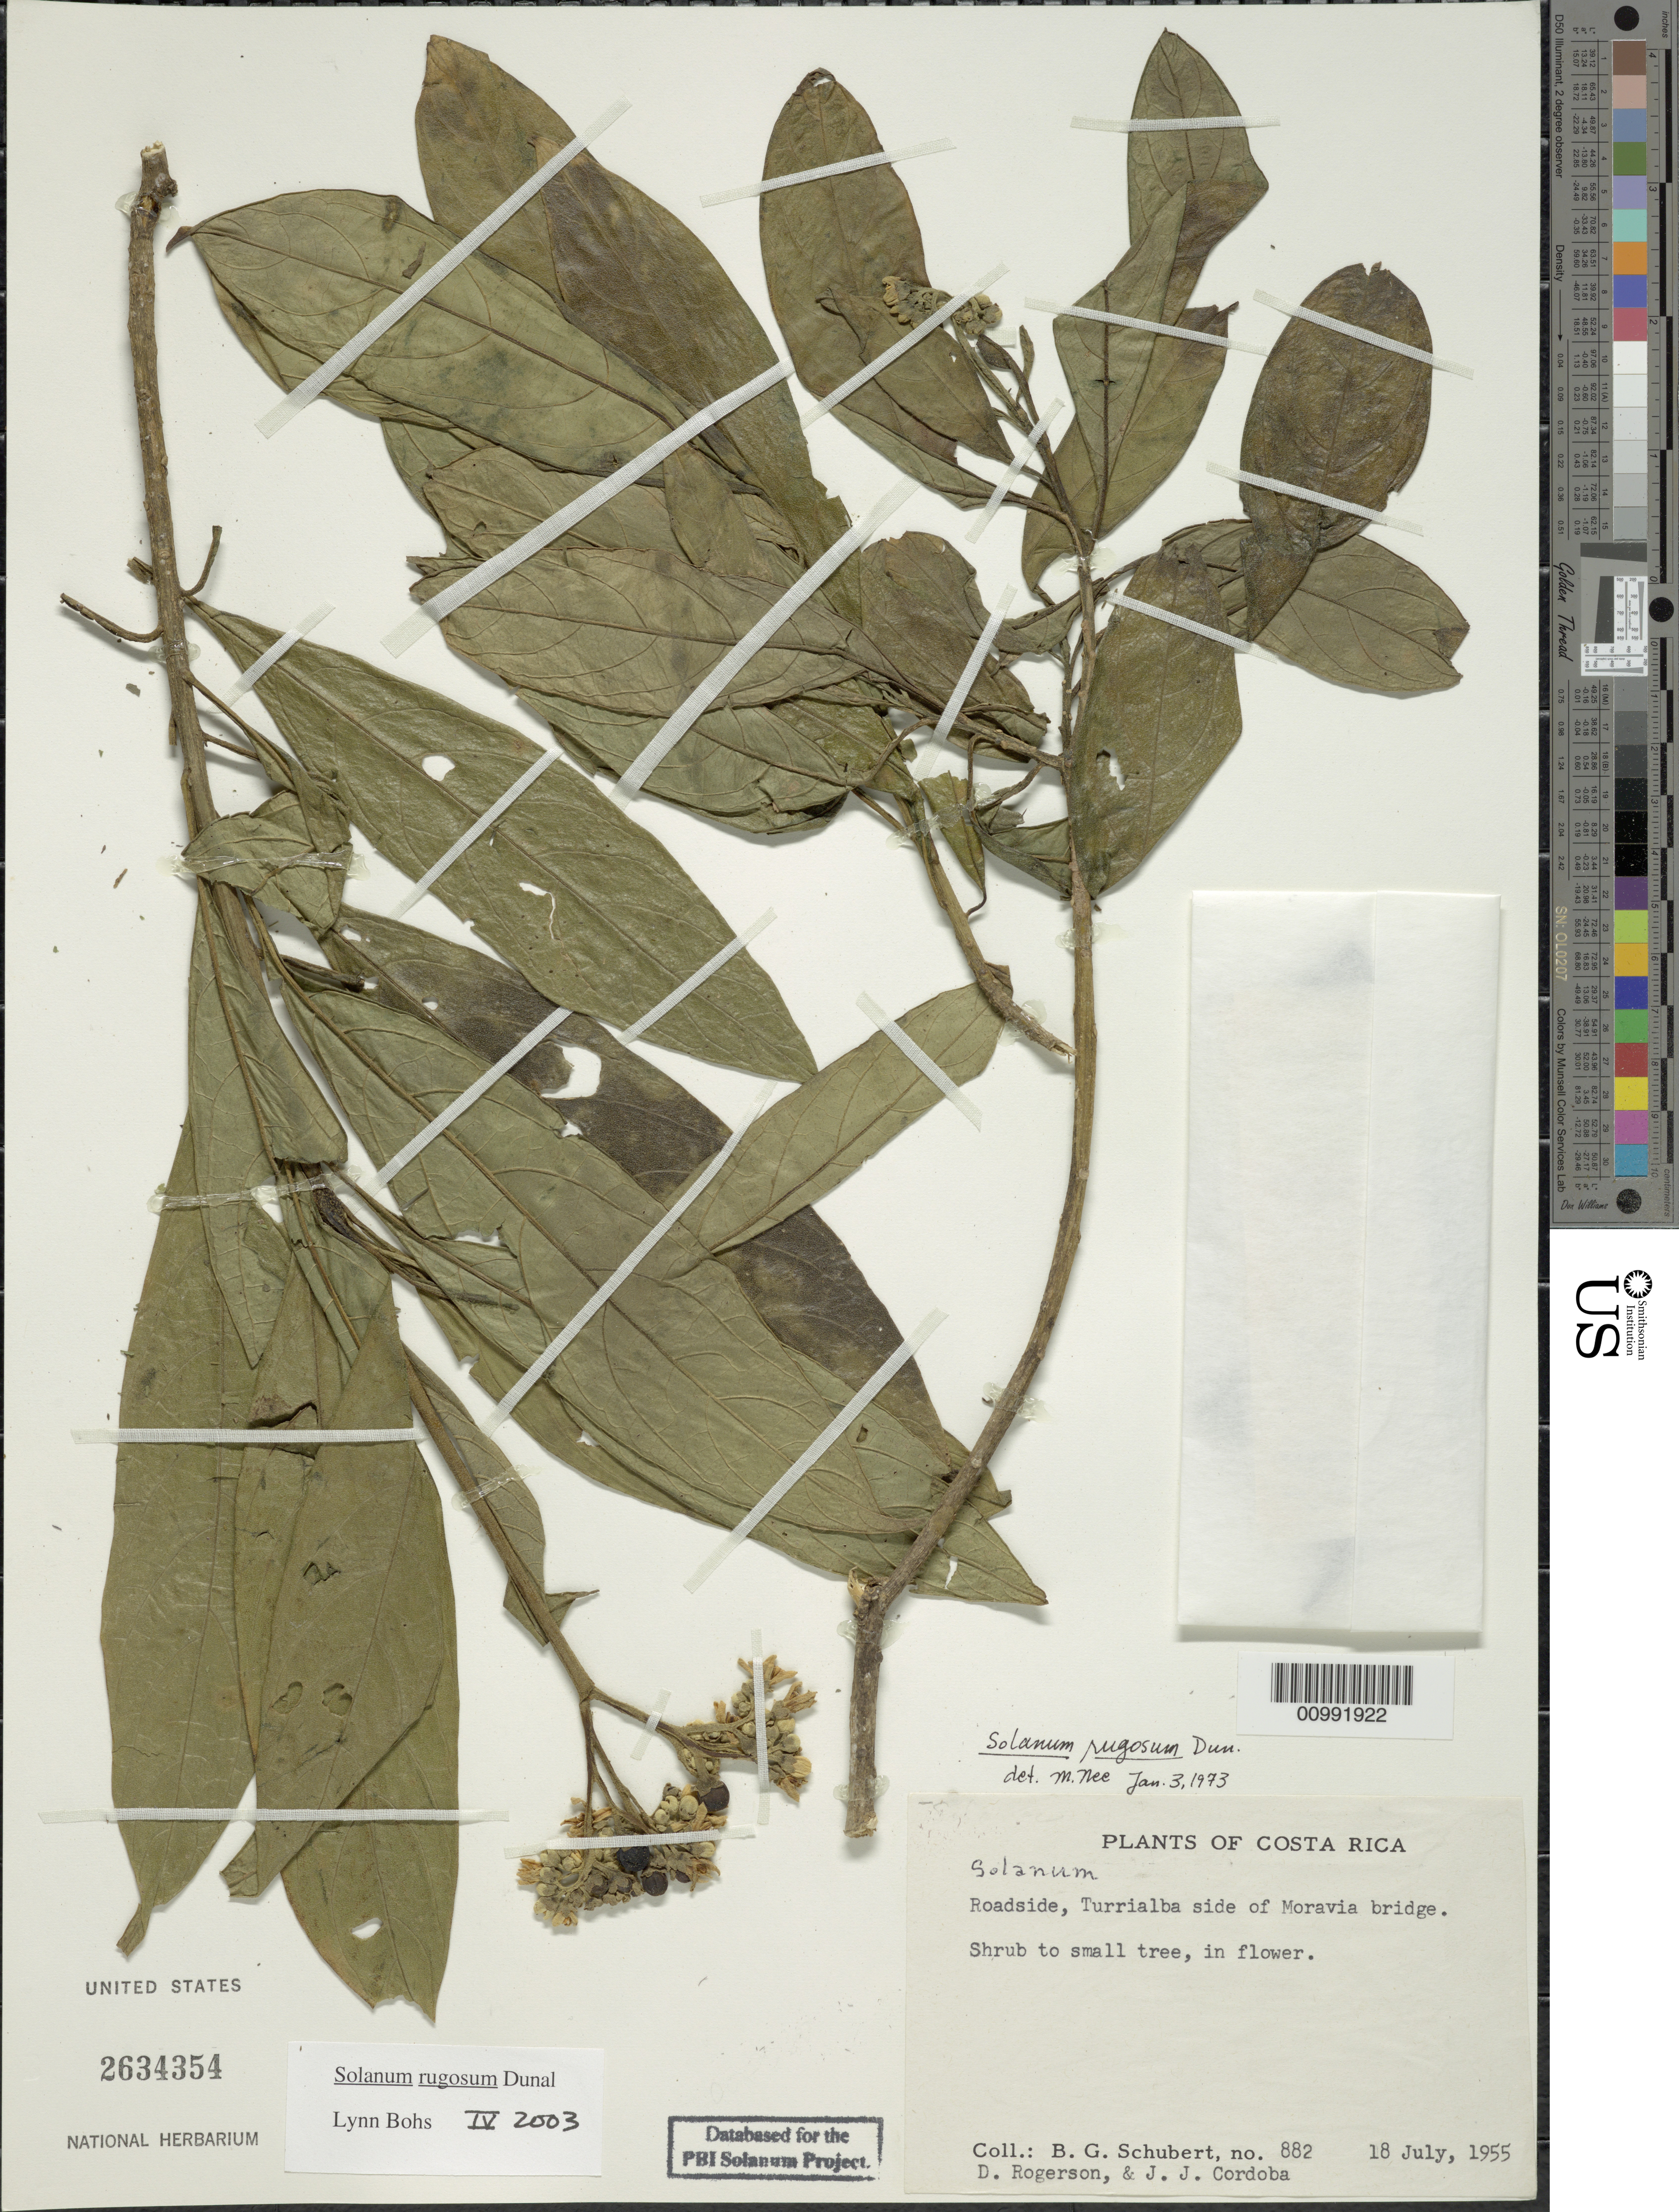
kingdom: Plantae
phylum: Tracheophyta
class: Magnoliopsida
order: Solanales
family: Solanaceae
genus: Solanum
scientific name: Solanum rugosum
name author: Dunal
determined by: Bohs, L. A.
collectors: B. Schubert, D. Rogerson & J. Cordoba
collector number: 882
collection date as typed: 18 Jul 1955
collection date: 1955-07-18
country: Costa Rica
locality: Turrialba side of Moravia bridge.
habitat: Roadside.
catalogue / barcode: US 2634354